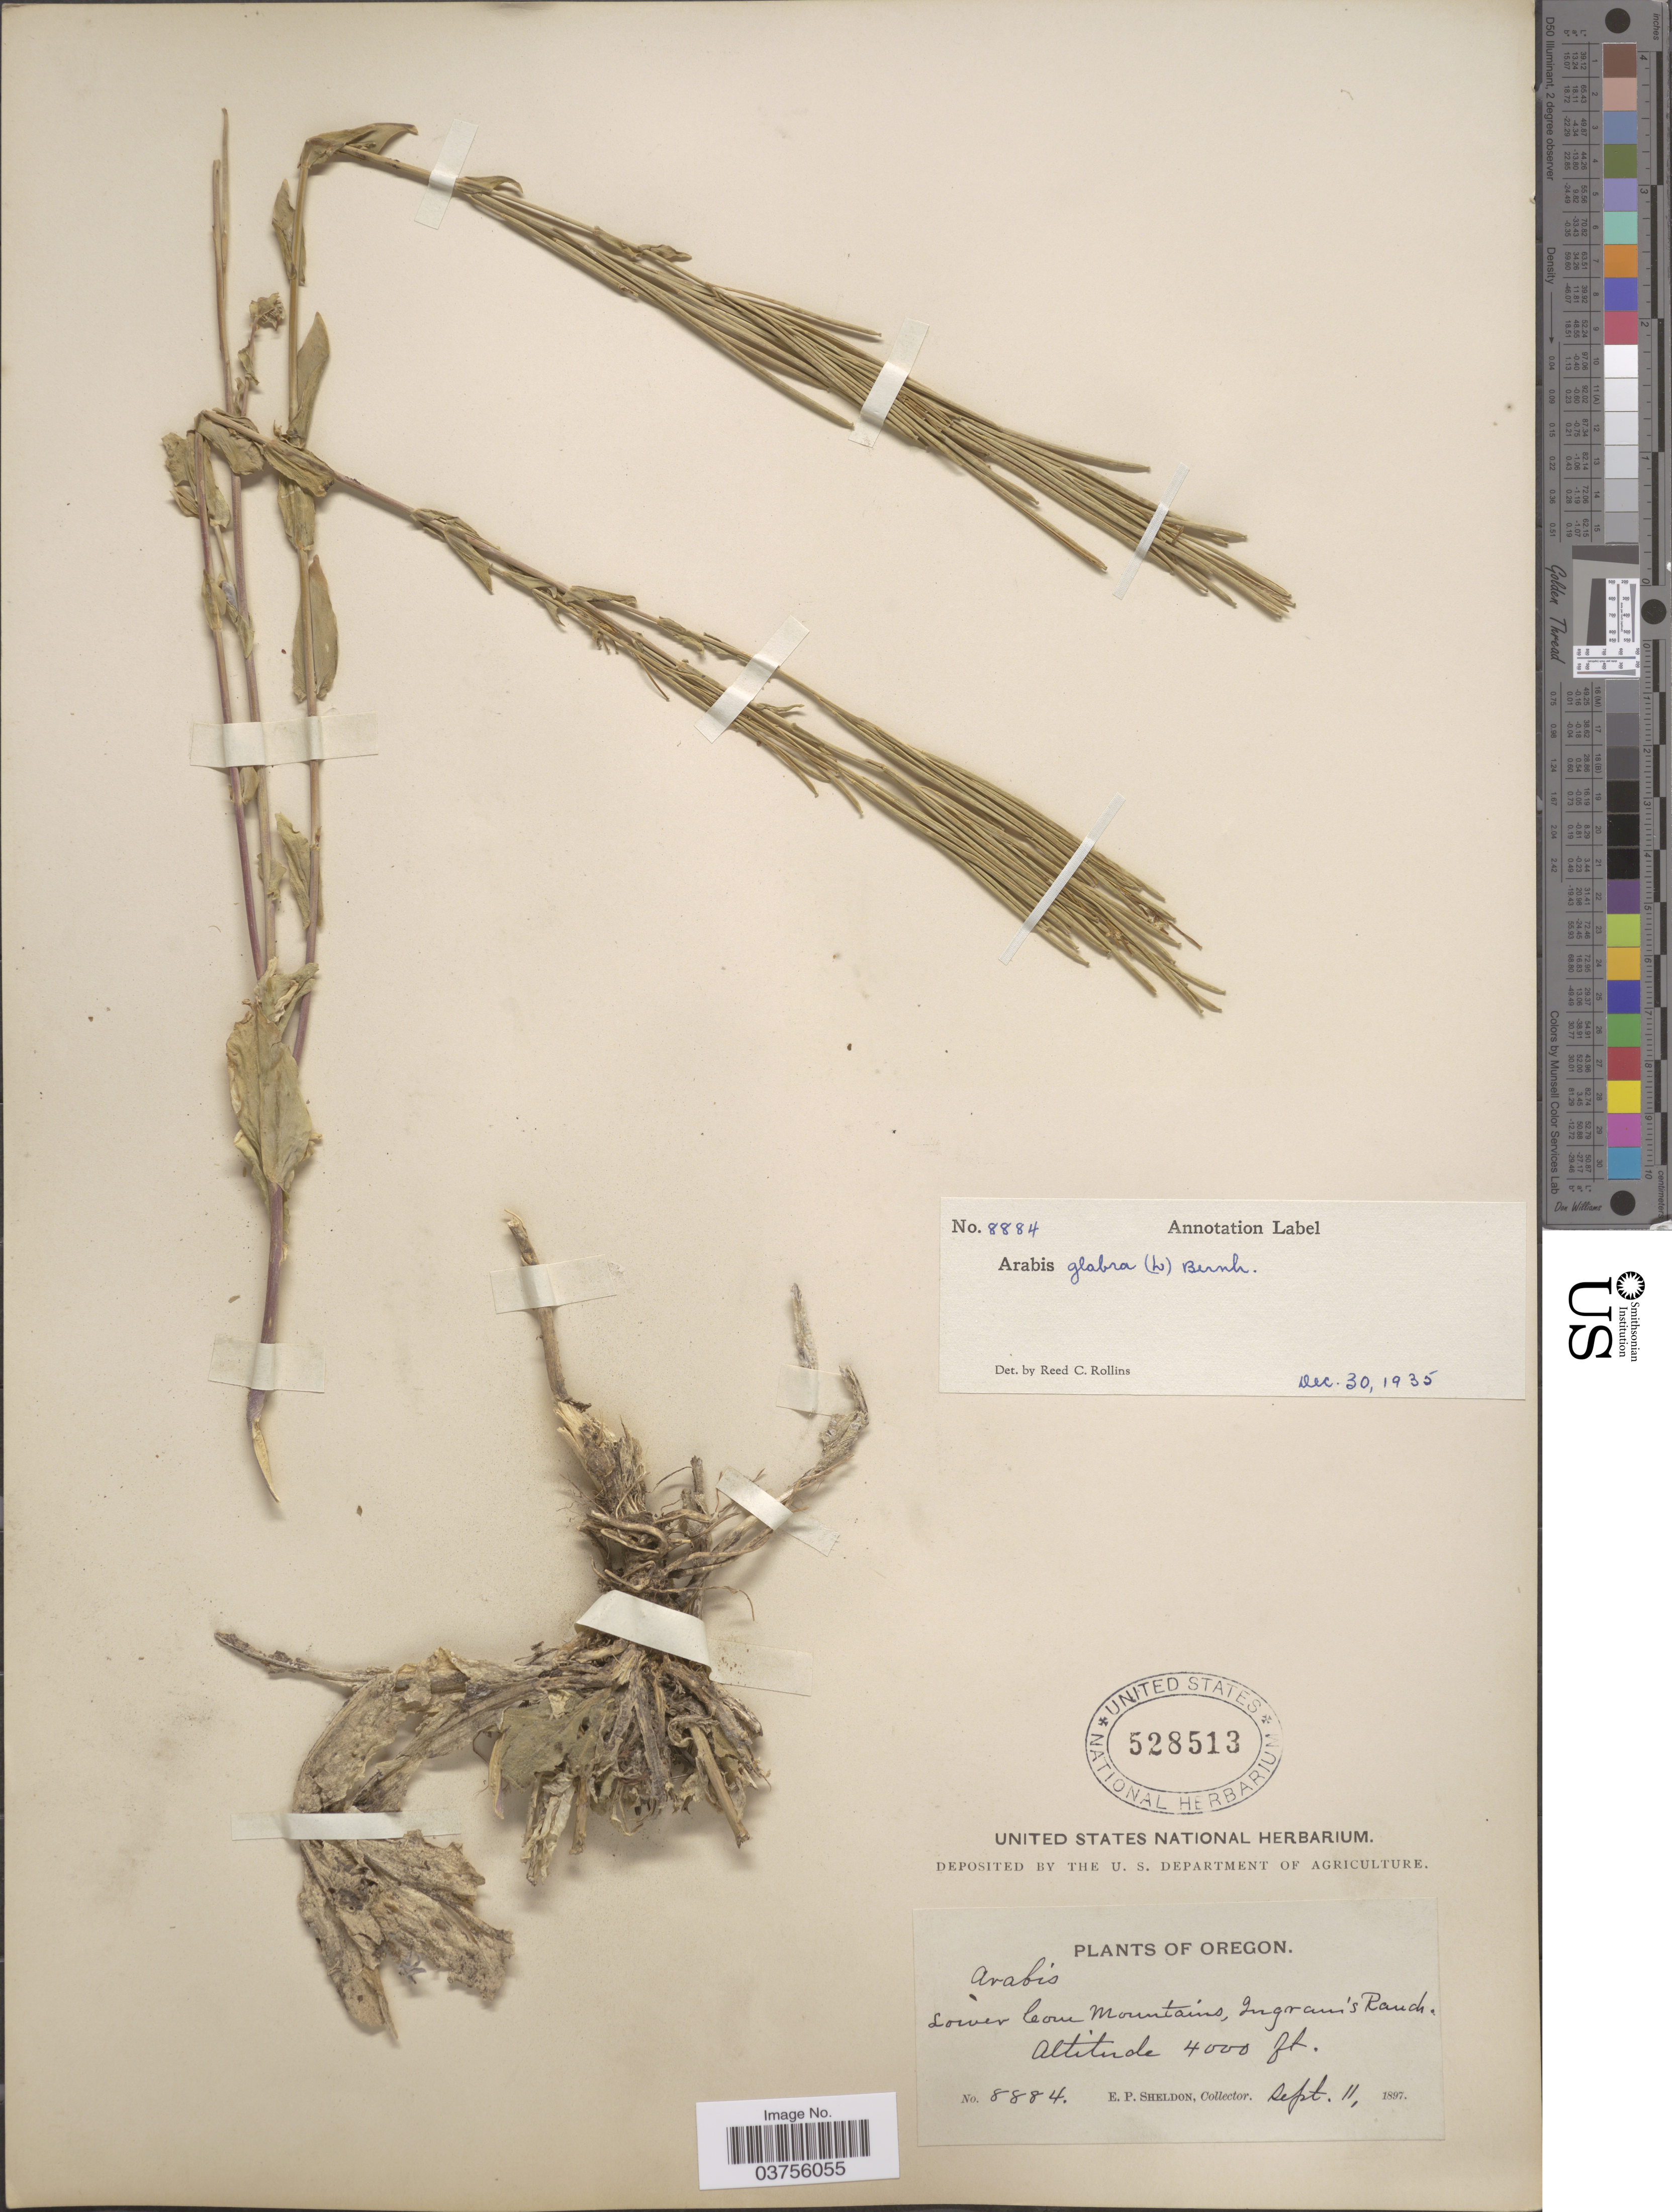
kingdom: Plantae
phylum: Tracheophyta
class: Magnoliopsida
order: Brassicales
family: Brassicaceae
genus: Turritis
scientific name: Turritis glabra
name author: L.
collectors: E. P. Sheldon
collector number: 884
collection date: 1897-09-11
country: United States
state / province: Oregon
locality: Lower Cone Mountains, Ingram's Ranch.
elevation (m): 1219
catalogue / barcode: US 528513